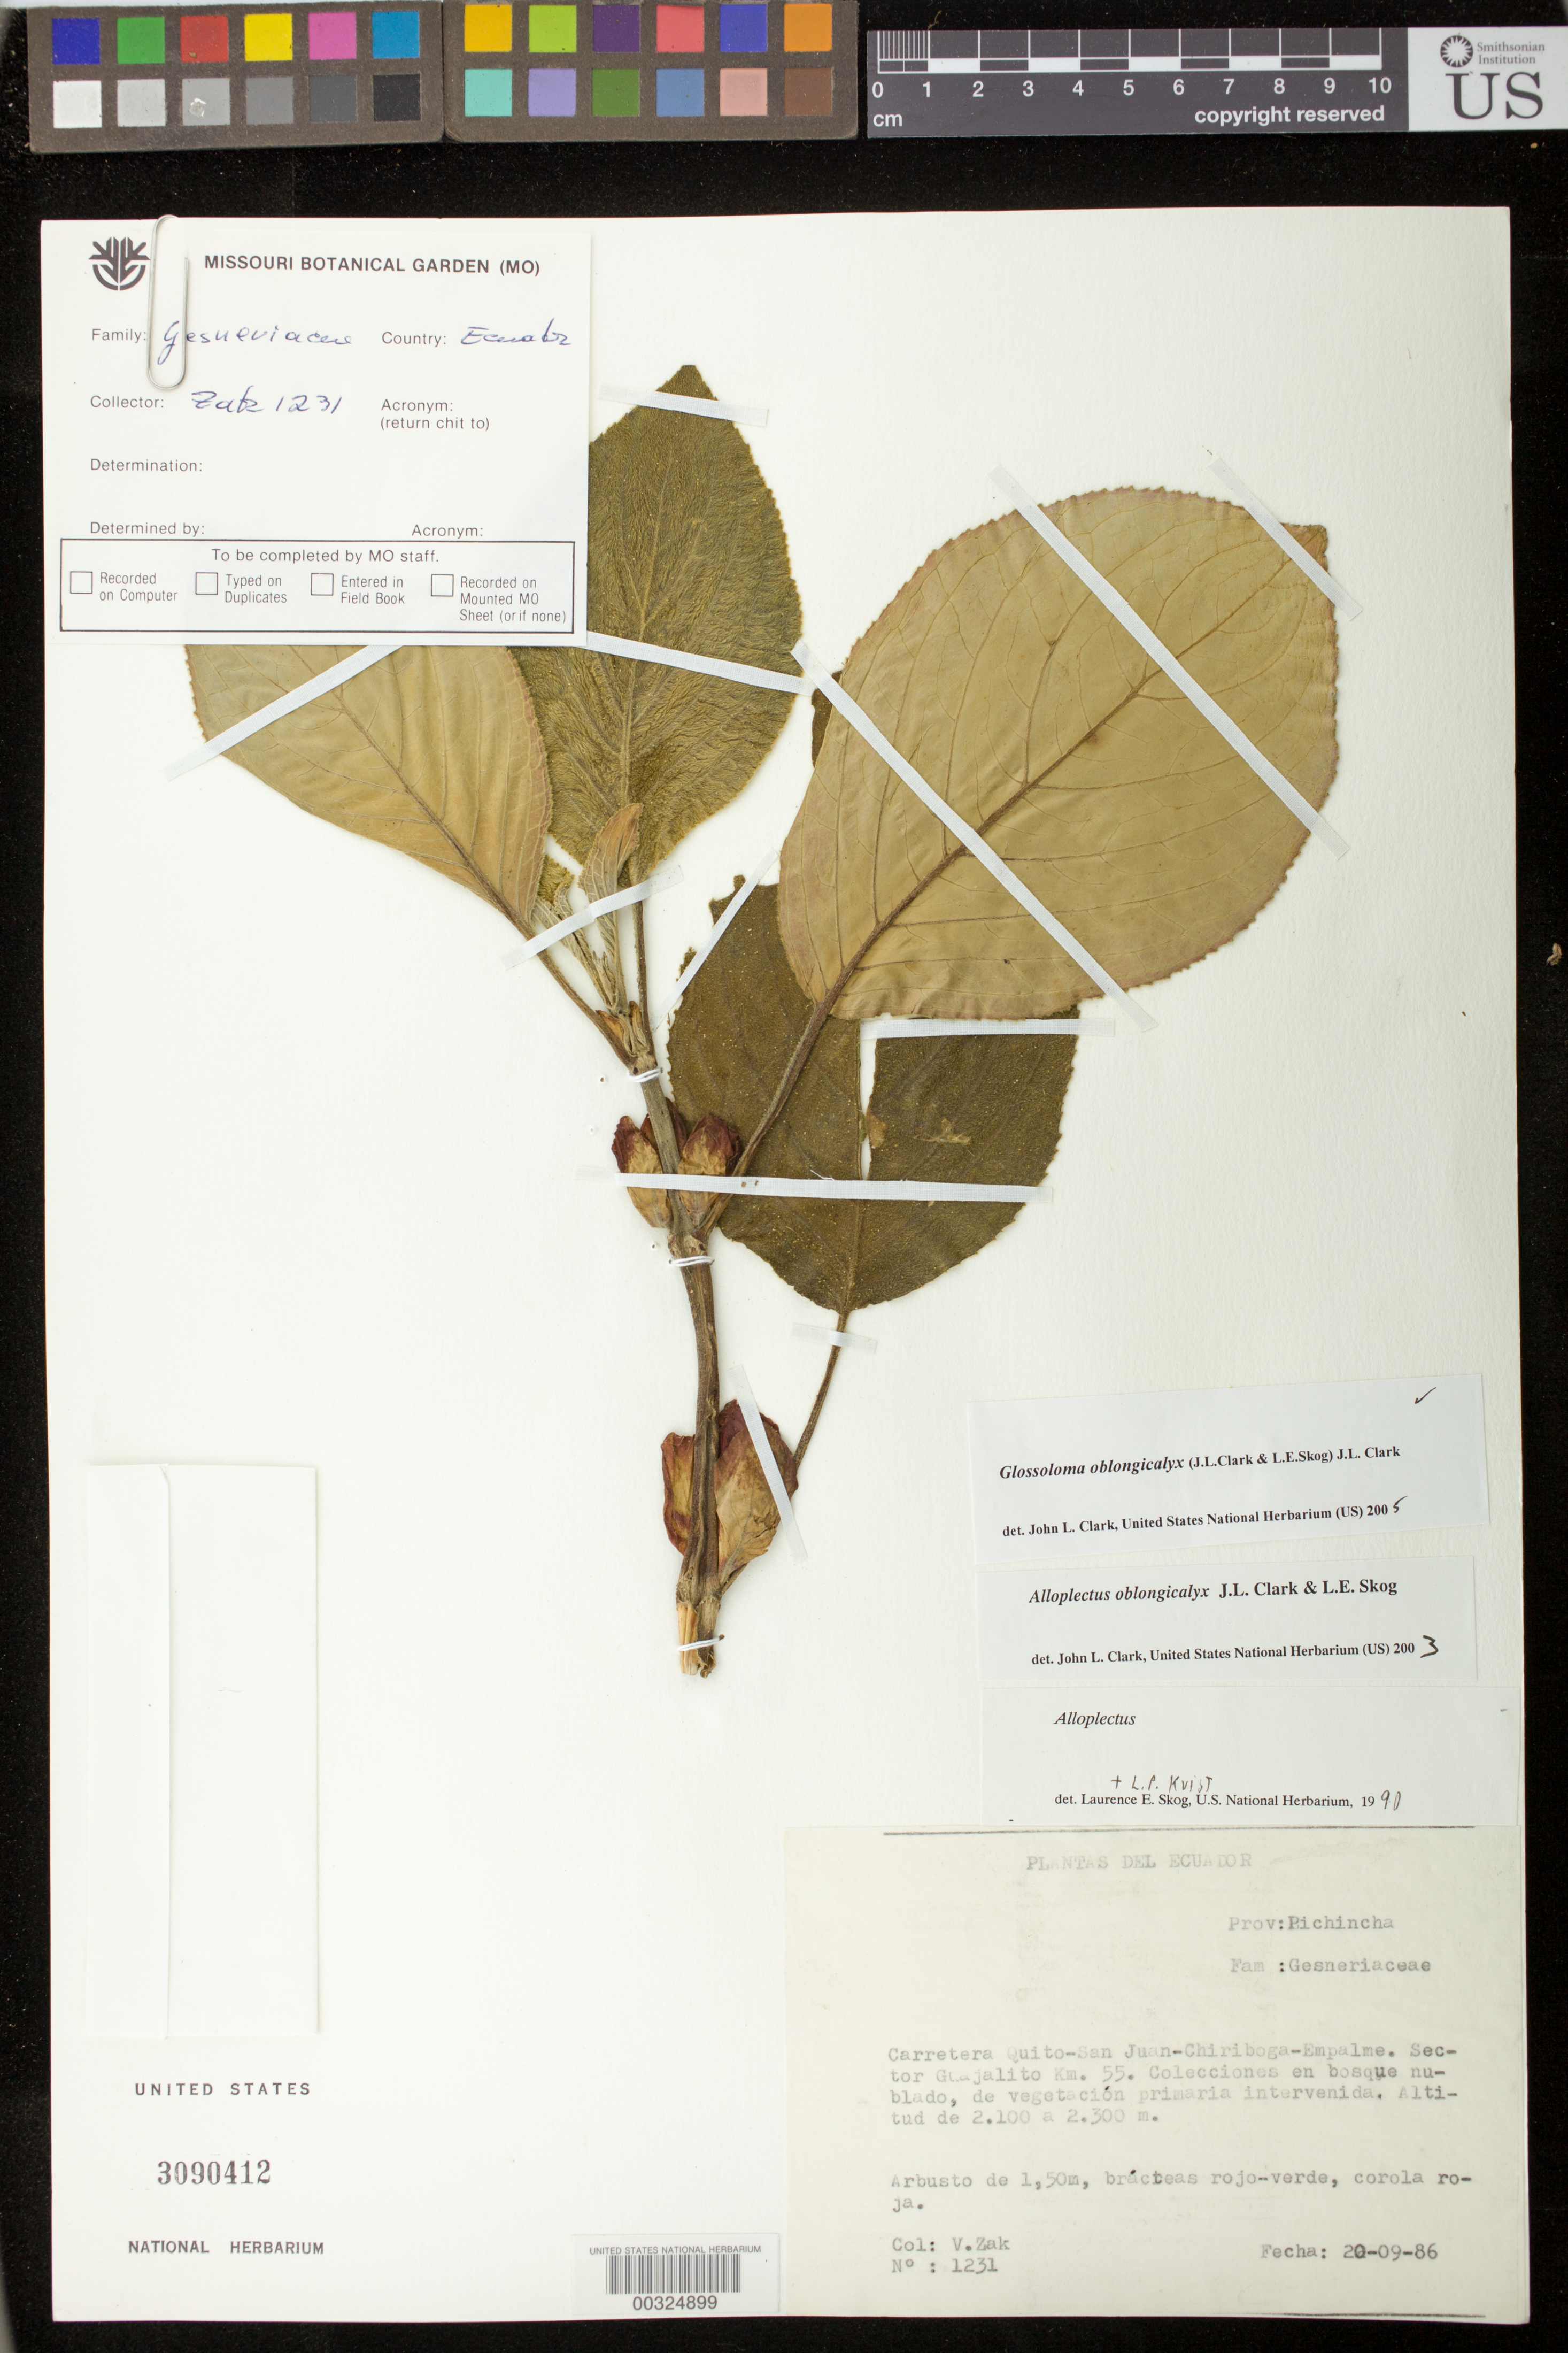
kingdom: Plantae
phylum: Tracheophyta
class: Magnoliopsida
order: Lamiales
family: Gesneriaceae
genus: Glossoloma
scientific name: Glossoloma oblongicalyx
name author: (J.L. Clark & L.E. Skog) J.L. Clark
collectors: V. Zak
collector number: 1231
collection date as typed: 20 Sep 1986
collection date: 1986-09-20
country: Ecuador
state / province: Pichincha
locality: Quito - San Juan - Chiriboga - Empalme highway, sector Guajalito km 55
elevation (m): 2100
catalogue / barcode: US 3090412